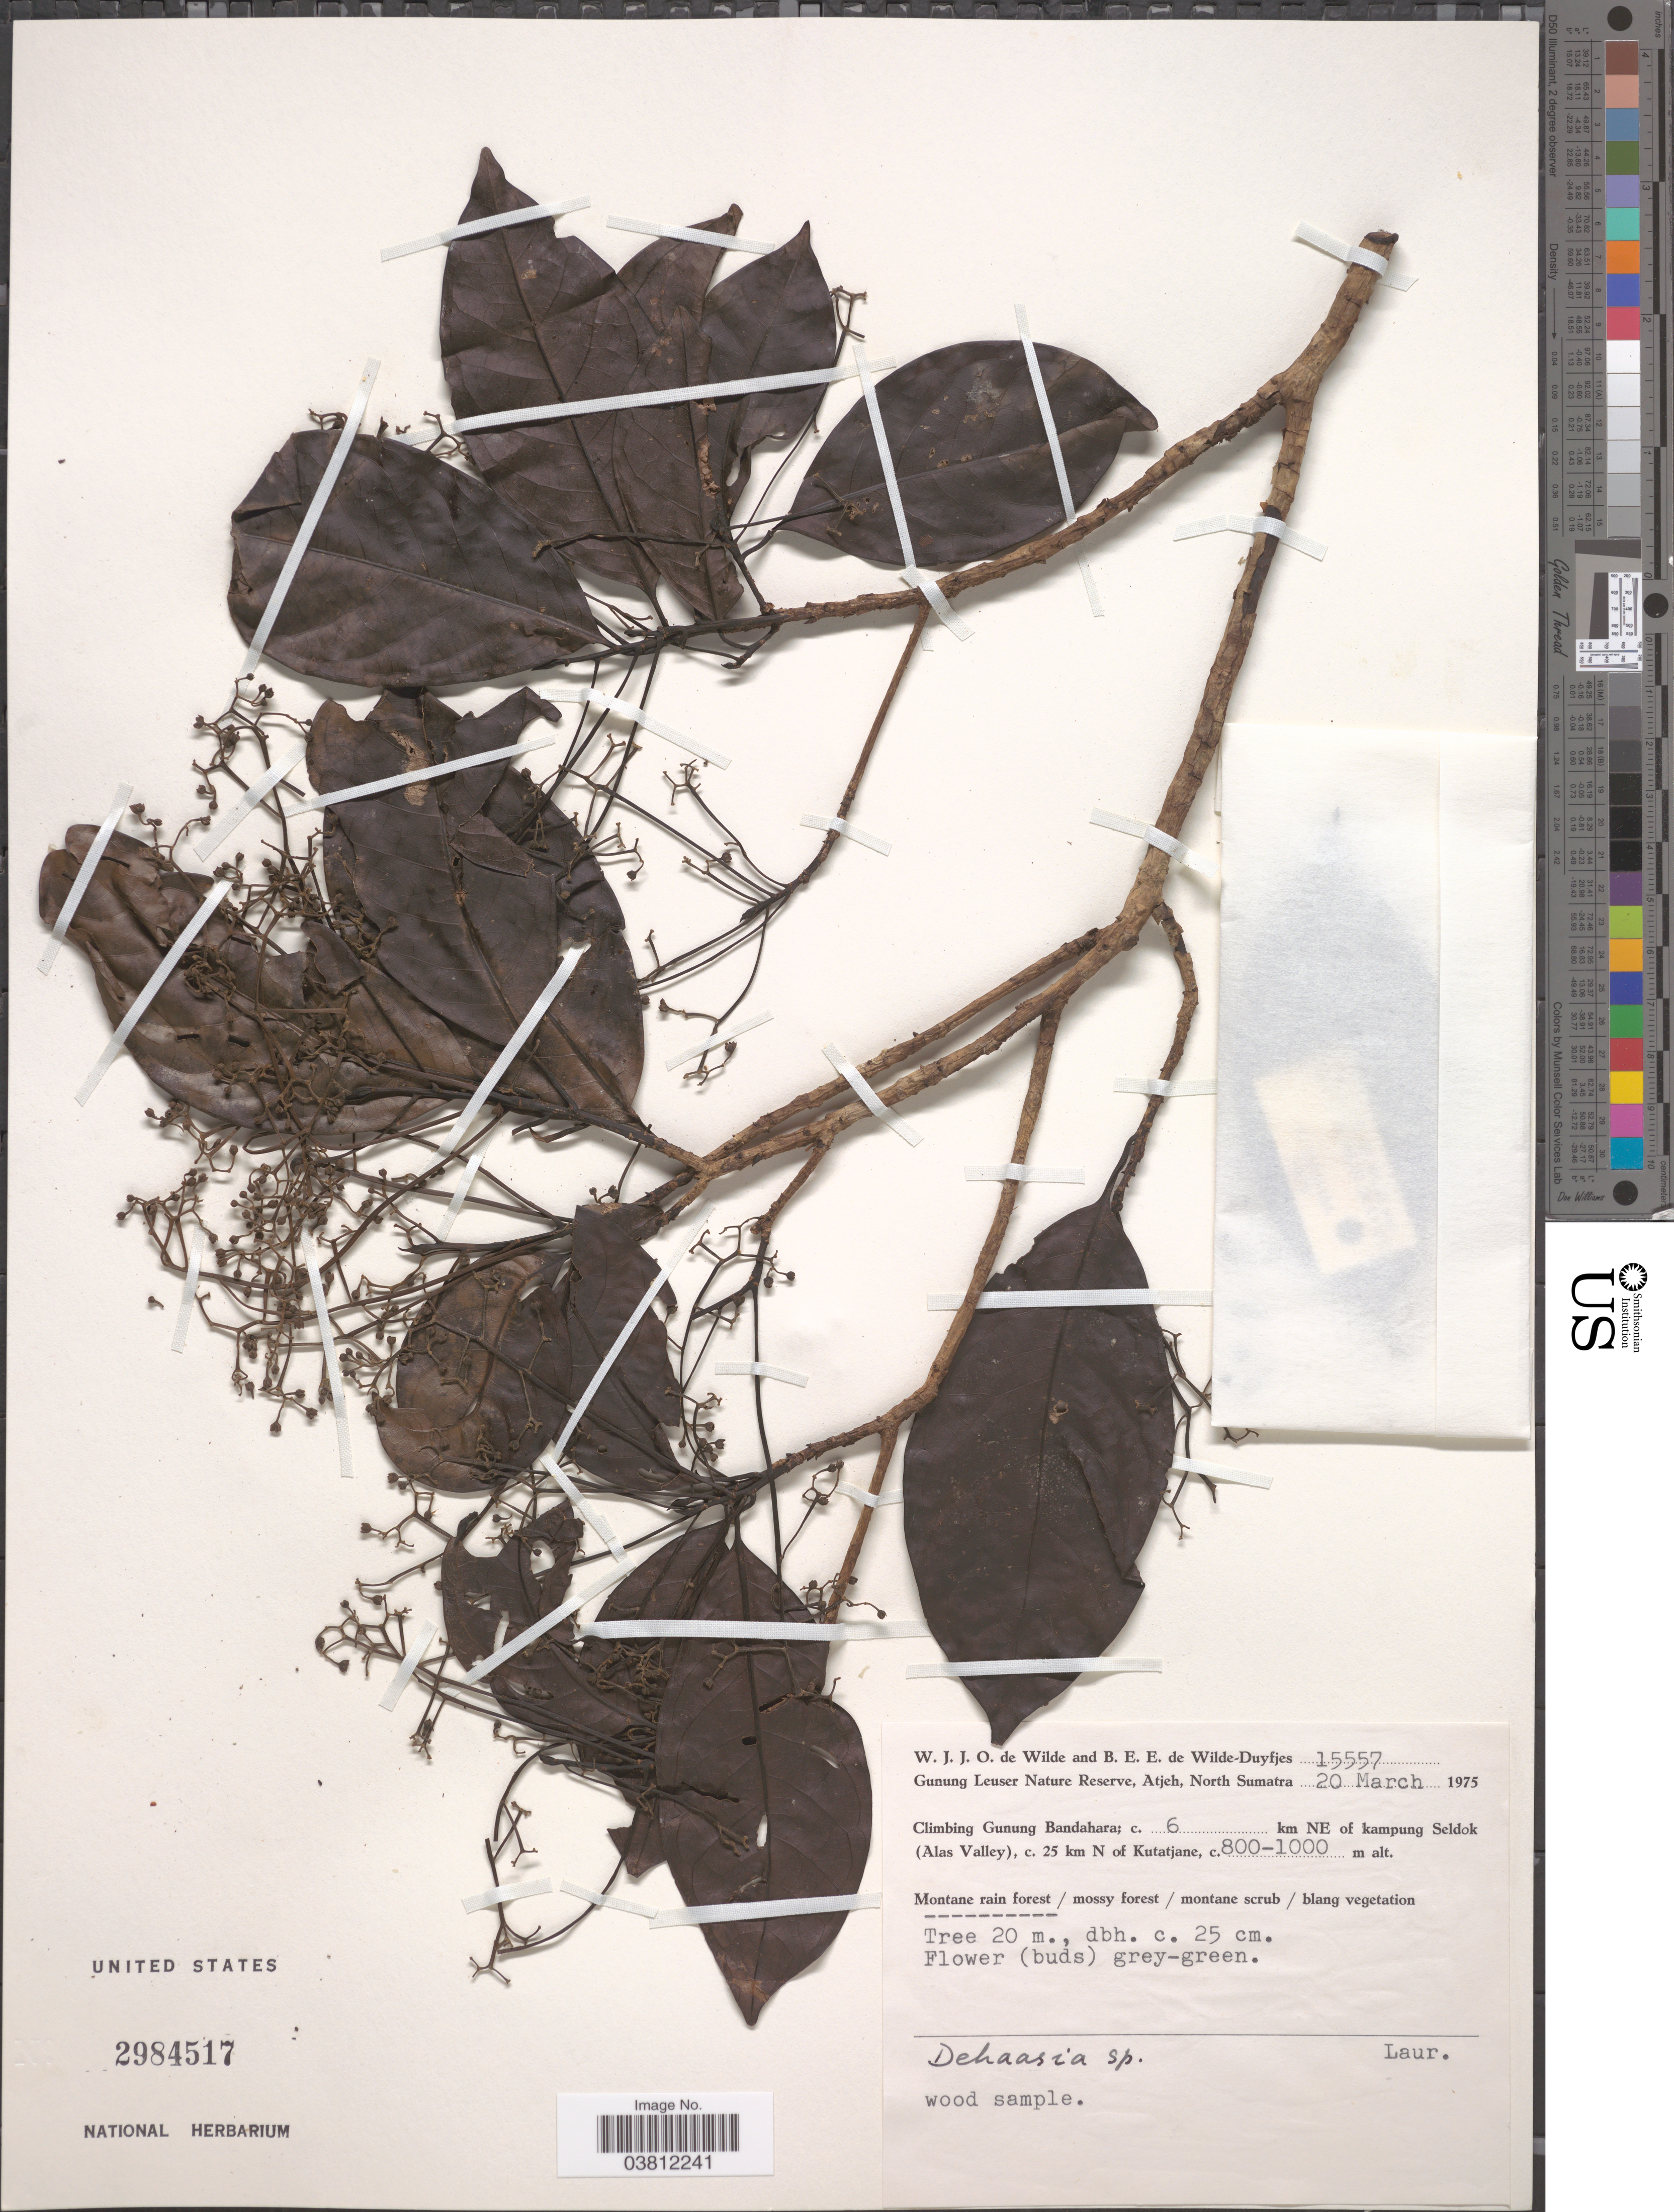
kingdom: Plantae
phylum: Tracheophyta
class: Magnoliopsida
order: Laurales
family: Lauraceae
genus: Dehaasia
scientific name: Dehaasia sp.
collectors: W. J. de Wilde & B. E. de Wilde-Duyfjes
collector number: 15557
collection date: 1975-03-20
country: Indonesia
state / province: Sumatra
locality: Gunung Leuser Nature Reserve, Atjeh, North Sumatra. Climbing Gunung Bandahara; c. 6 km NE of kampung Seldok (Alas Valley), c. 25 km N of Kutatjane.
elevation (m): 800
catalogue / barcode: US 2984517